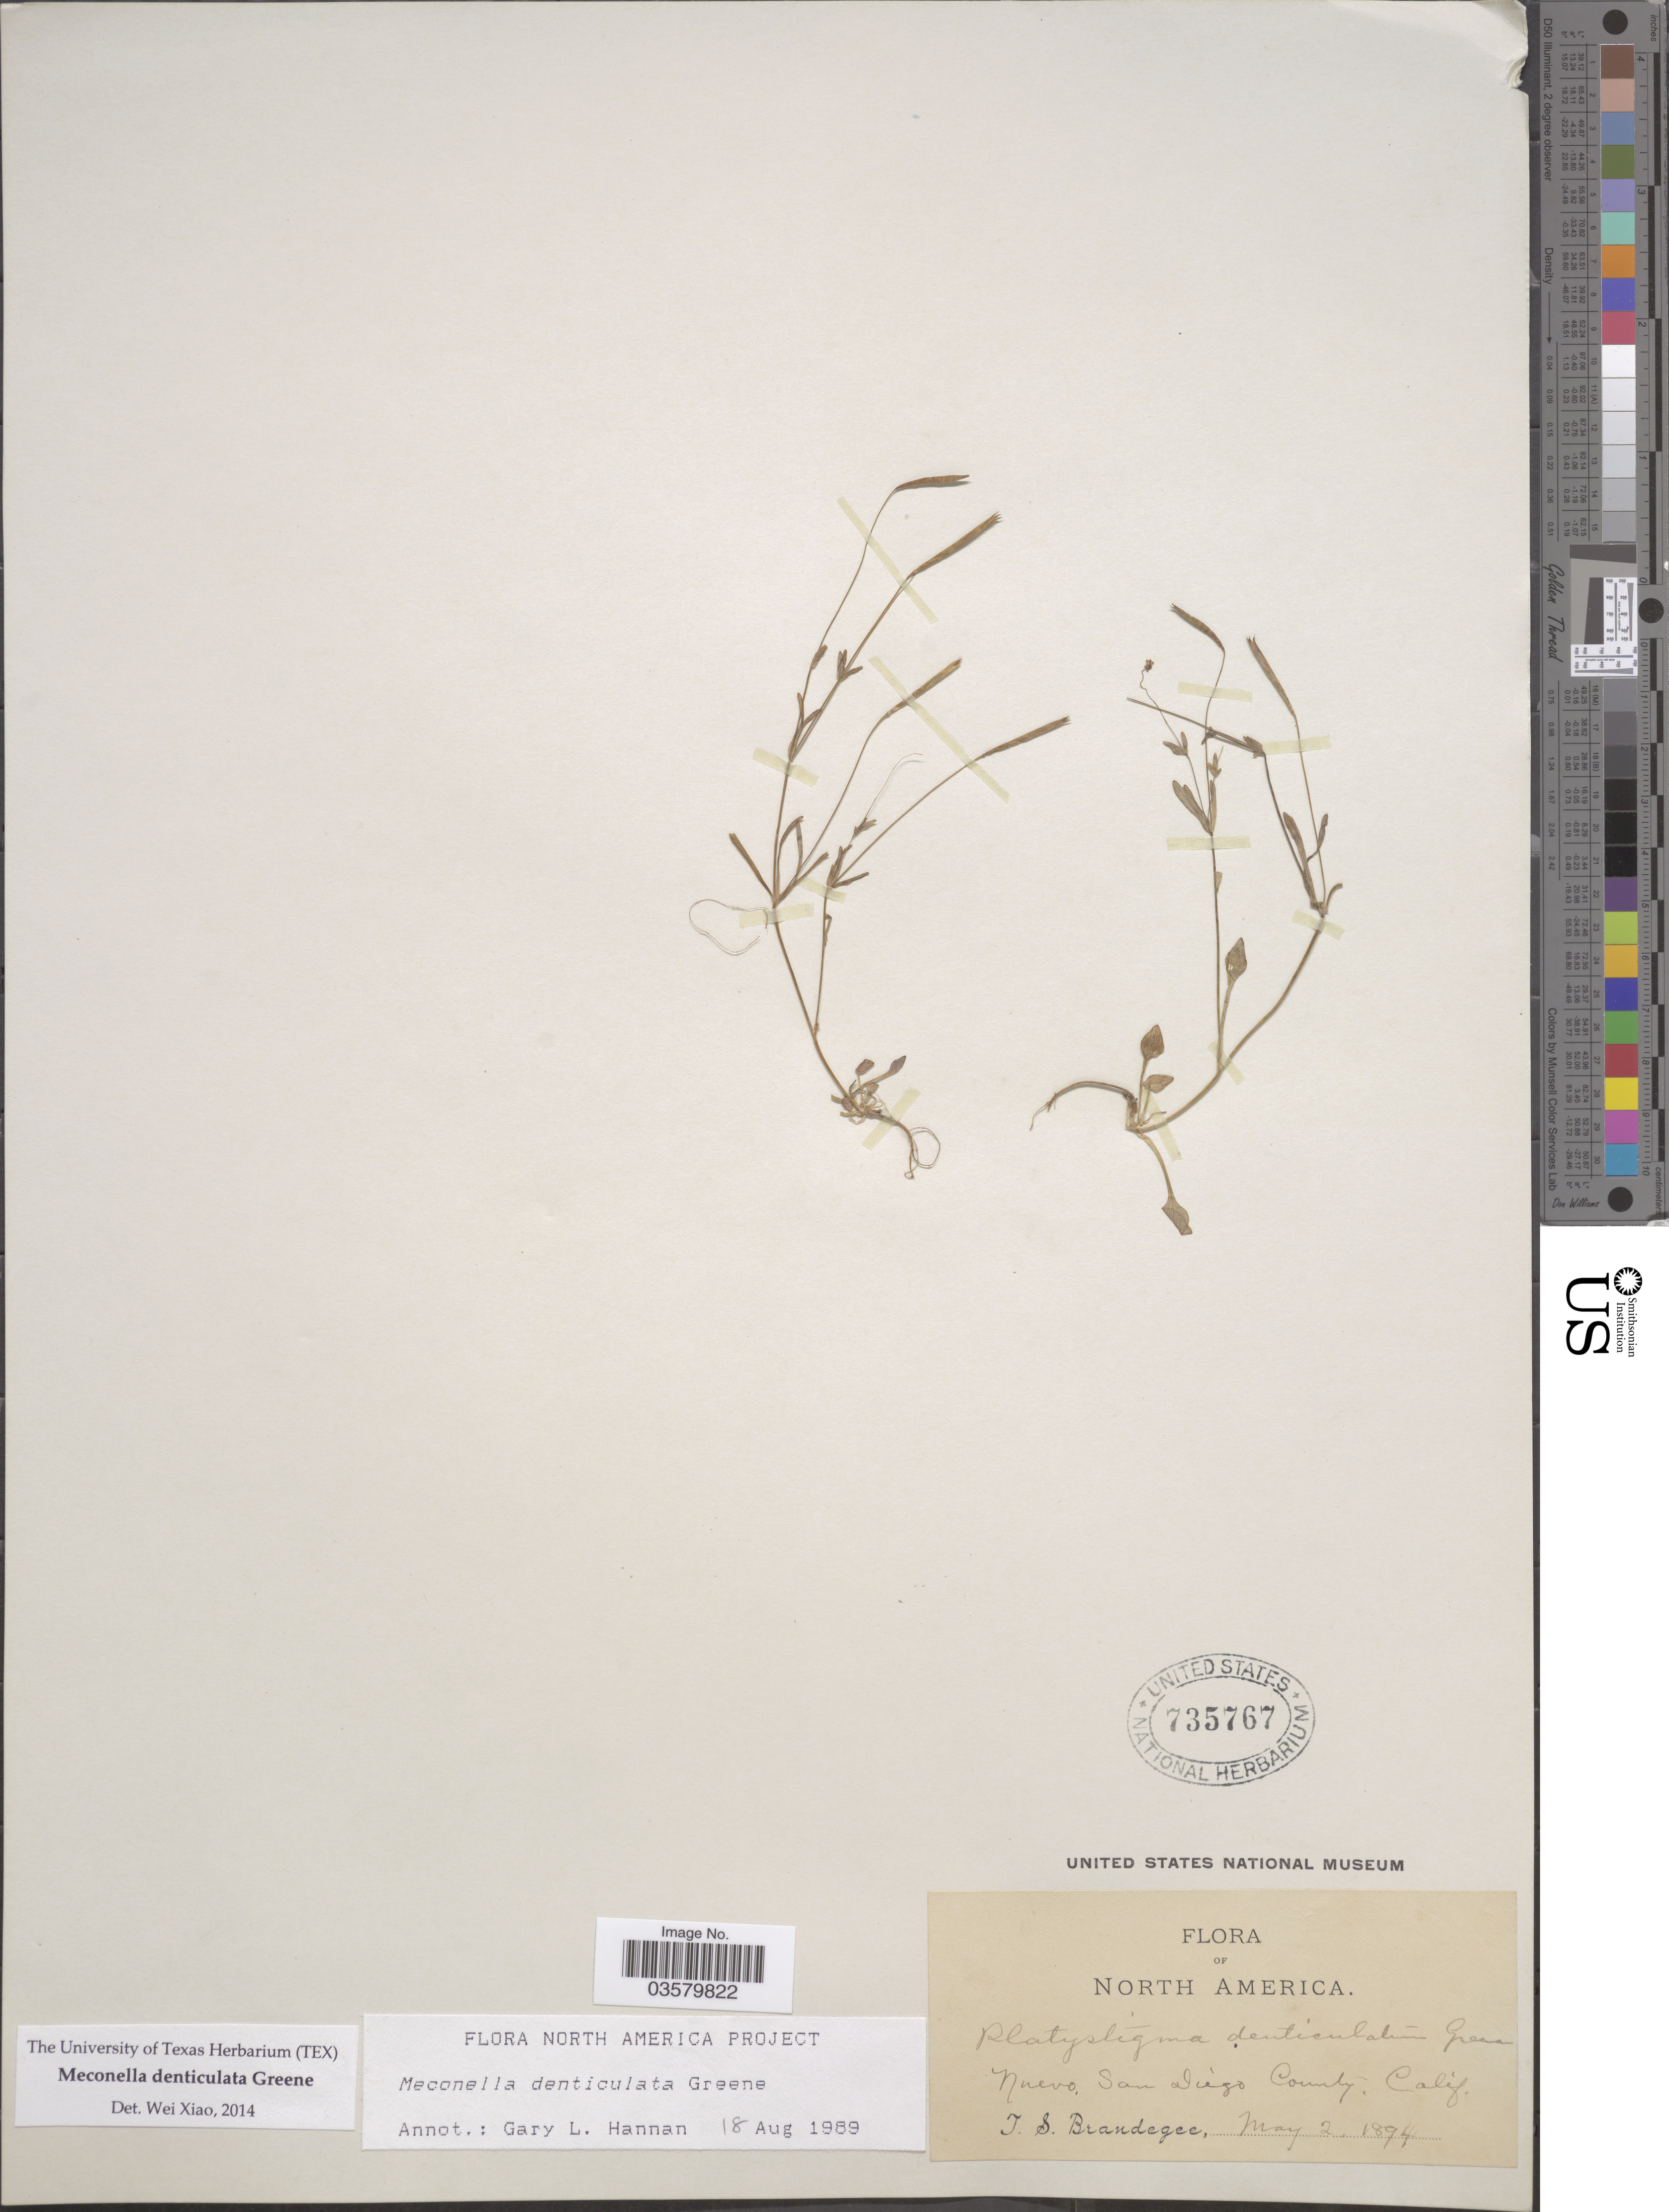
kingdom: Plantae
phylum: Tracheophyta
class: Magnoliopsida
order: Ranunculales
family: Papaveraceae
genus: Meconella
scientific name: Meconella denticulata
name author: Greene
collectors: T. S. Brandegee (herbarium)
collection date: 1894-05-02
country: United States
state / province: California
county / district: San Diego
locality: Nuevo, San Diego County.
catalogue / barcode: US 735767